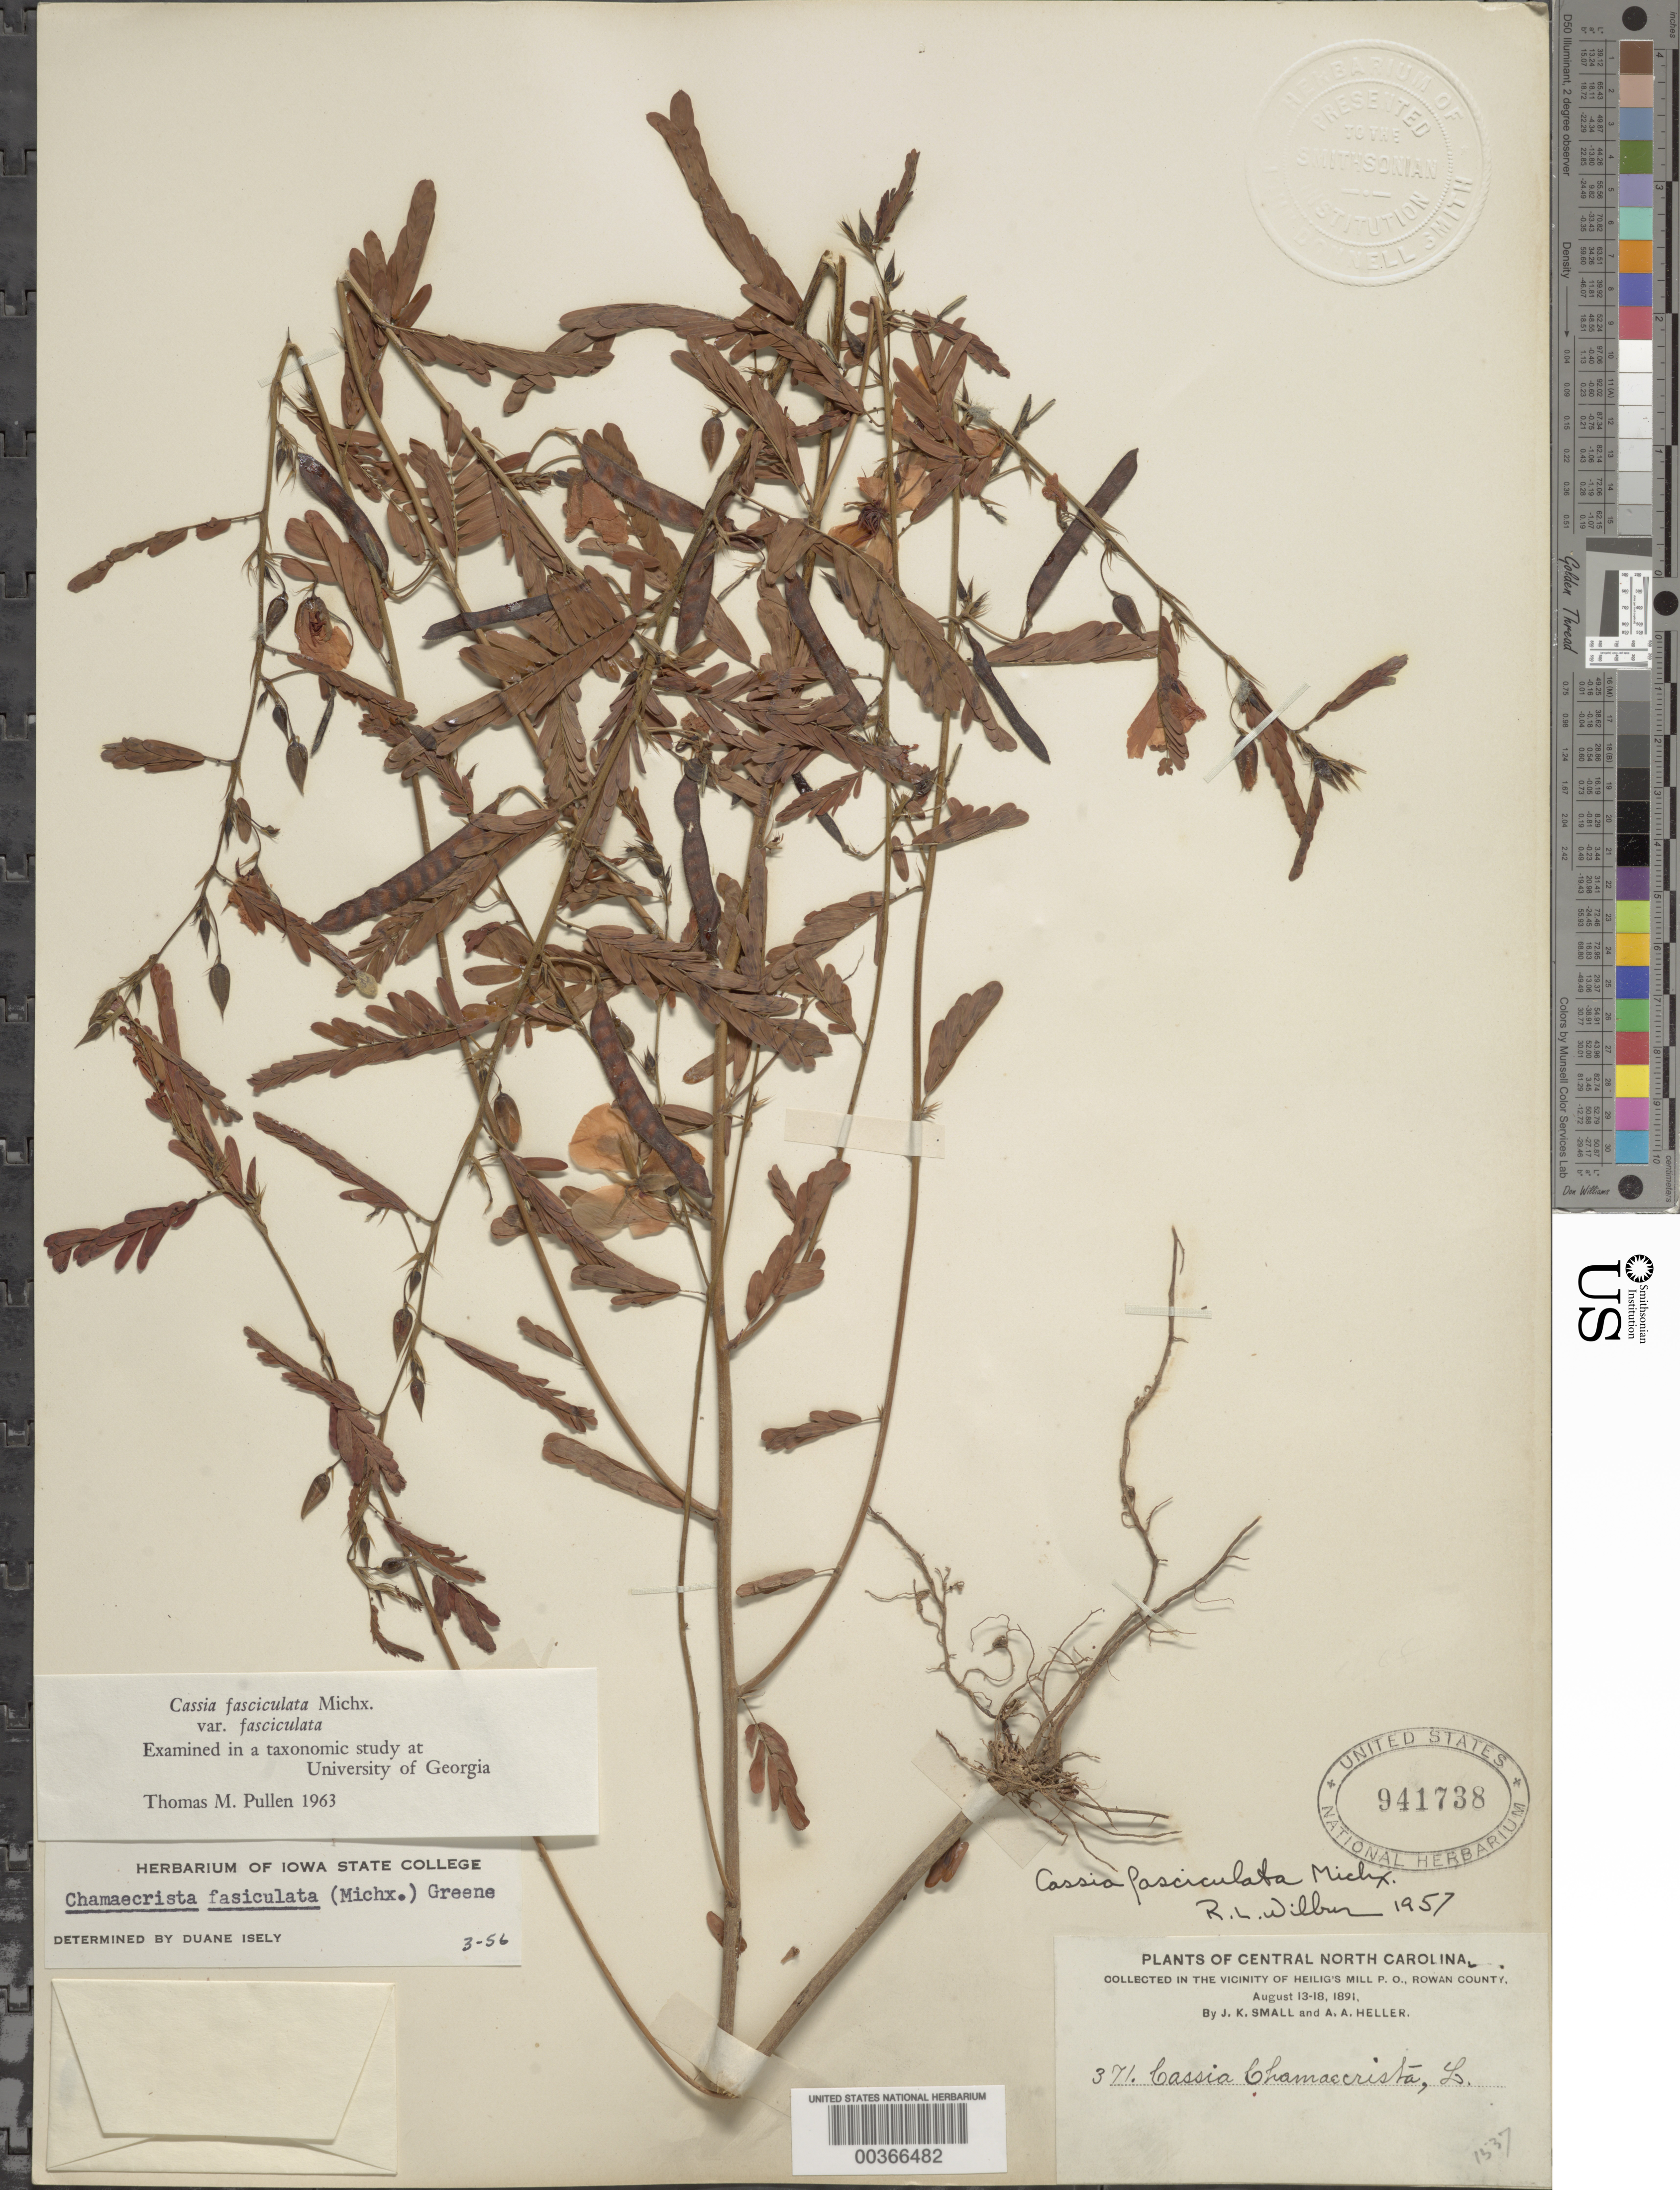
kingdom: Plantae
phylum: Tracheophyta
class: Magnoliopsida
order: Fabales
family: Fabaceae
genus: Chamaecrista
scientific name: Chamaecrista fasciculata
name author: (Michx.) Greene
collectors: J. K. Small & A. A. Heller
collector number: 371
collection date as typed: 13 Aug 1891 to 18 Aug 1891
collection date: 1891-08-13/1891-08-18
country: United States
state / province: North Carolina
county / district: Rowan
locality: Vicinity of heilig's mill post office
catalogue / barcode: US 941738